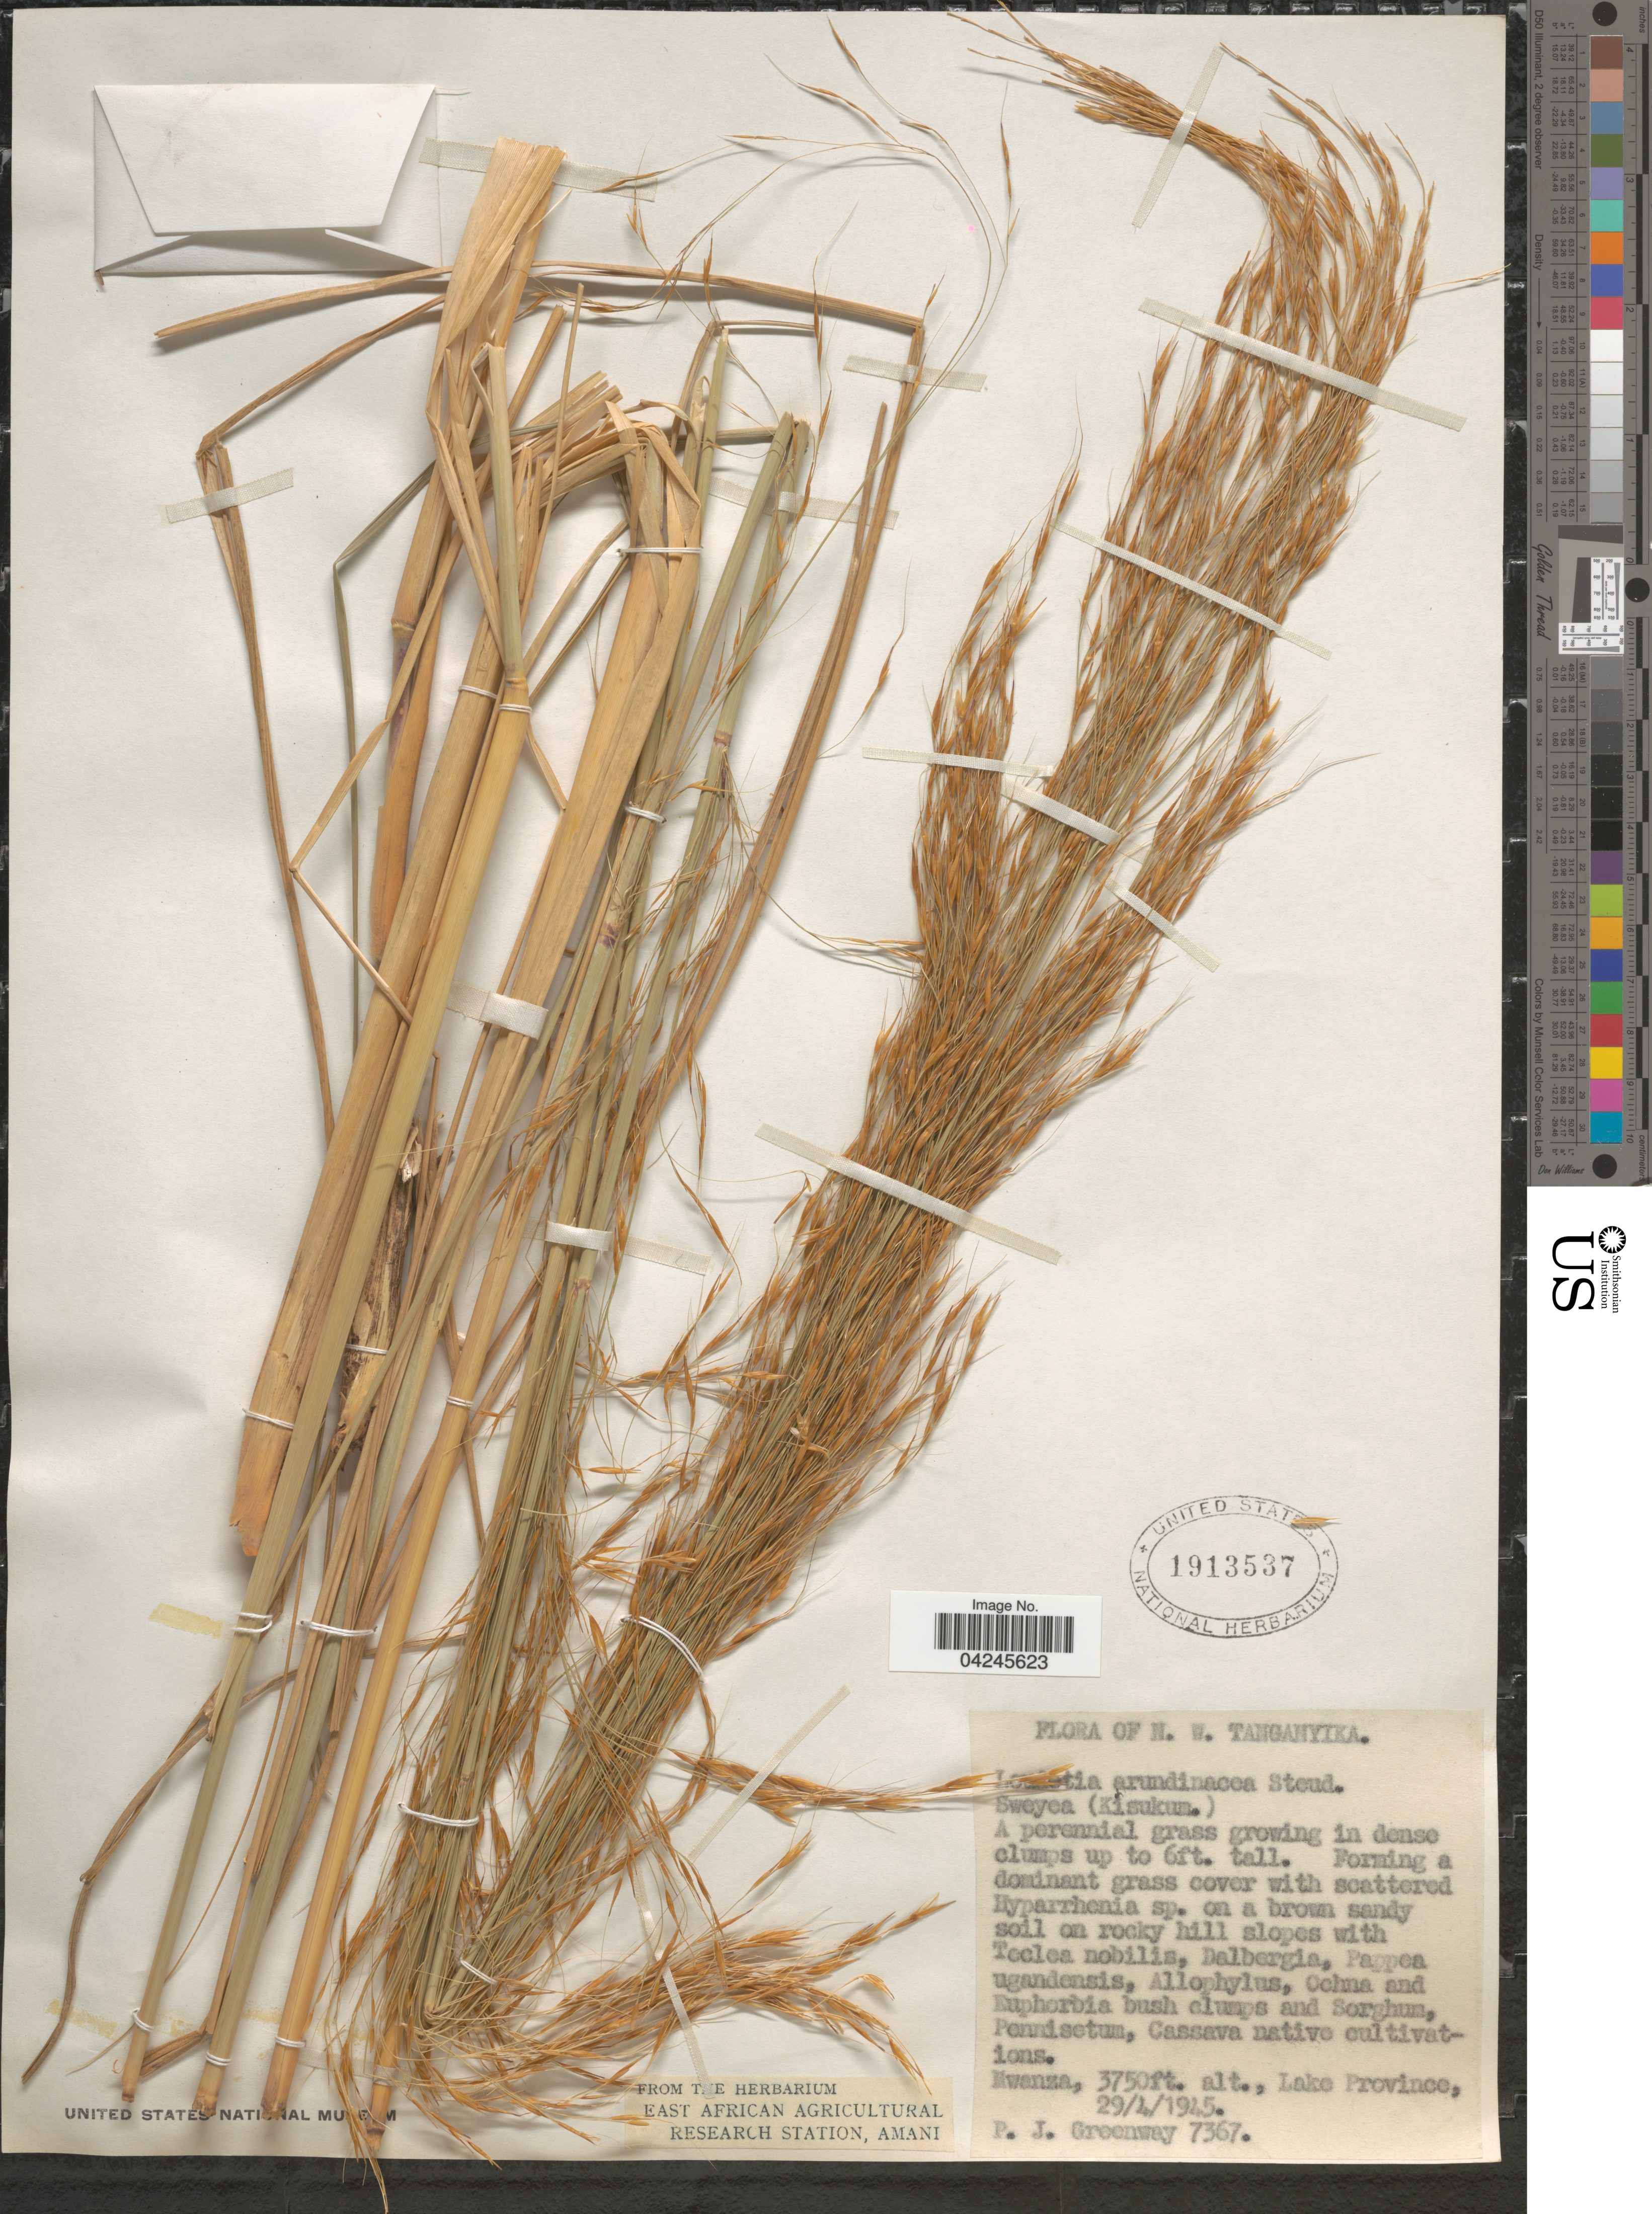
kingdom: Plantae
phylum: Tracheophyta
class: Liliopsida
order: Poales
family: Poaceae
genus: Loudetia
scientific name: Loudetia arundinacea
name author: (Hochst. ex A. Rich.) Steud.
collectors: P. J. Greenway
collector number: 7367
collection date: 1915-01-29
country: Tanzania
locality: N. W. Tanganyika. Kwanza, Lake Province.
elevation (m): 1143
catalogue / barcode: US 1913537